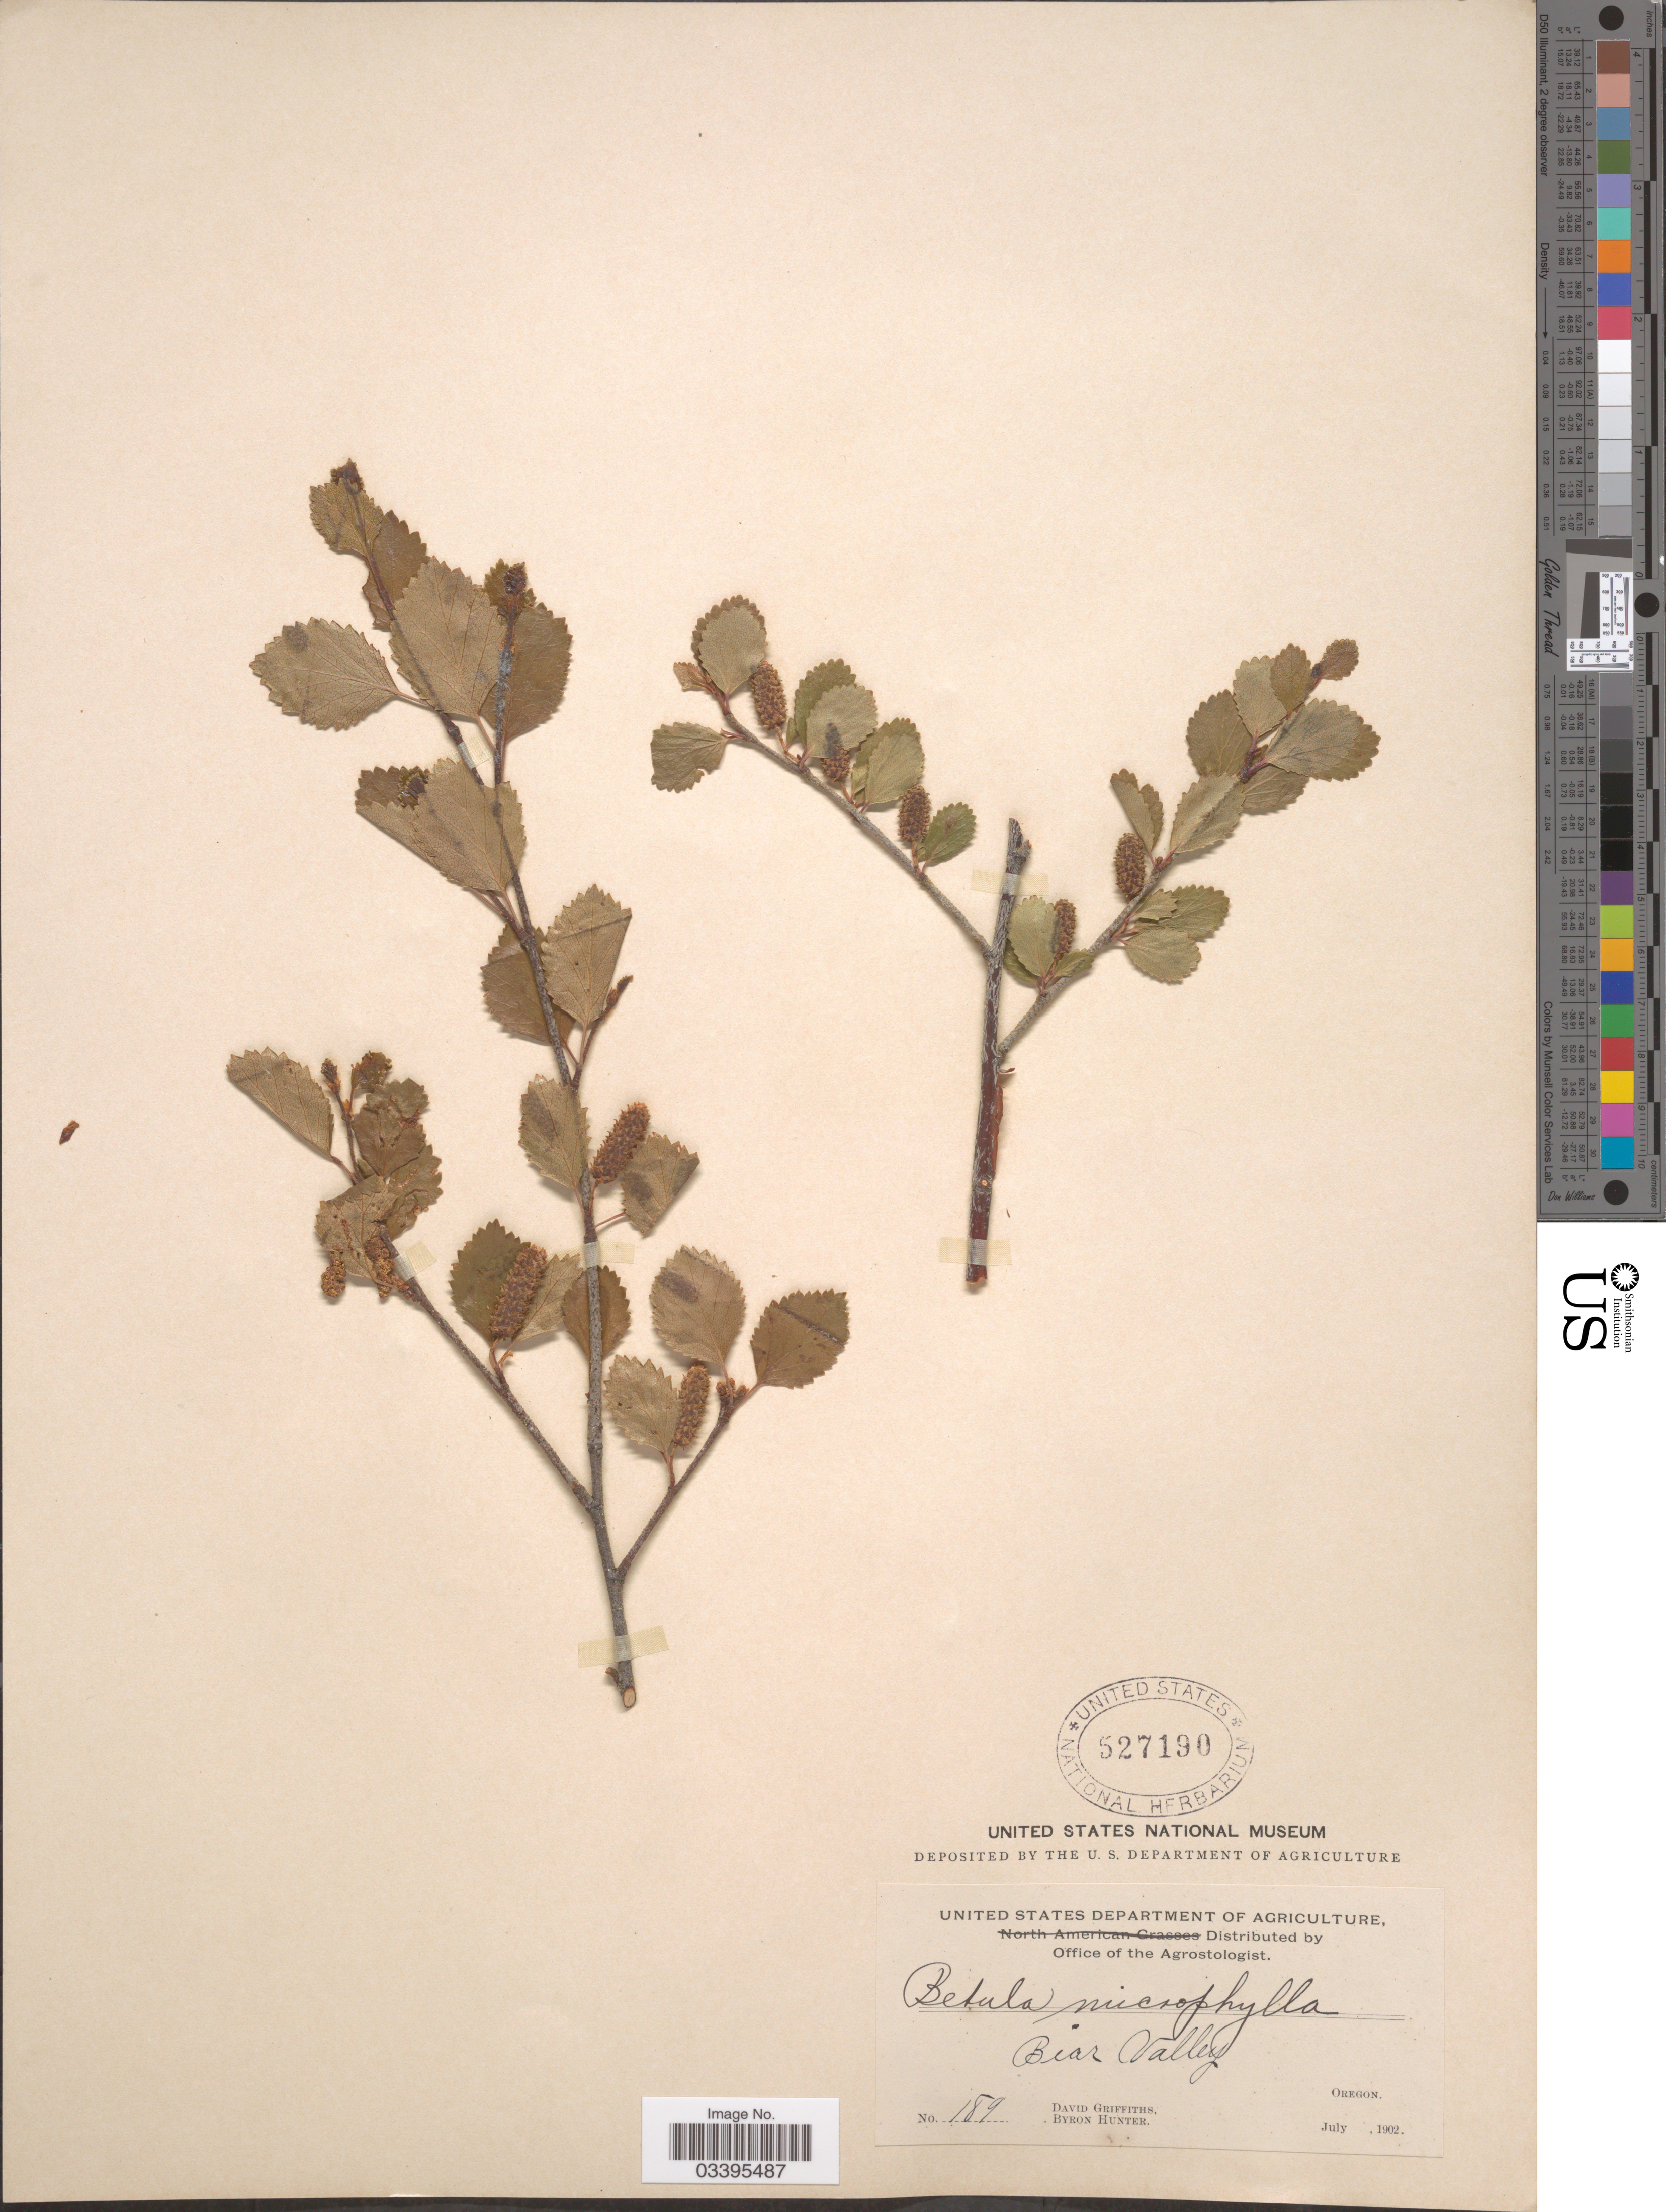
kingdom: Plantae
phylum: Tracheophyta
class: Magnoliopsida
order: Fagales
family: Betulaceae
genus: Betula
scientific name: Betula glandulosa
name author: Michx.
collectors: D. Griffiths & B. Hunter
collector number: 189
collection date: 1902-07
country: United States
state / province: Oregon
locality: Bear Valley.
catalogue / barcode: US 527190